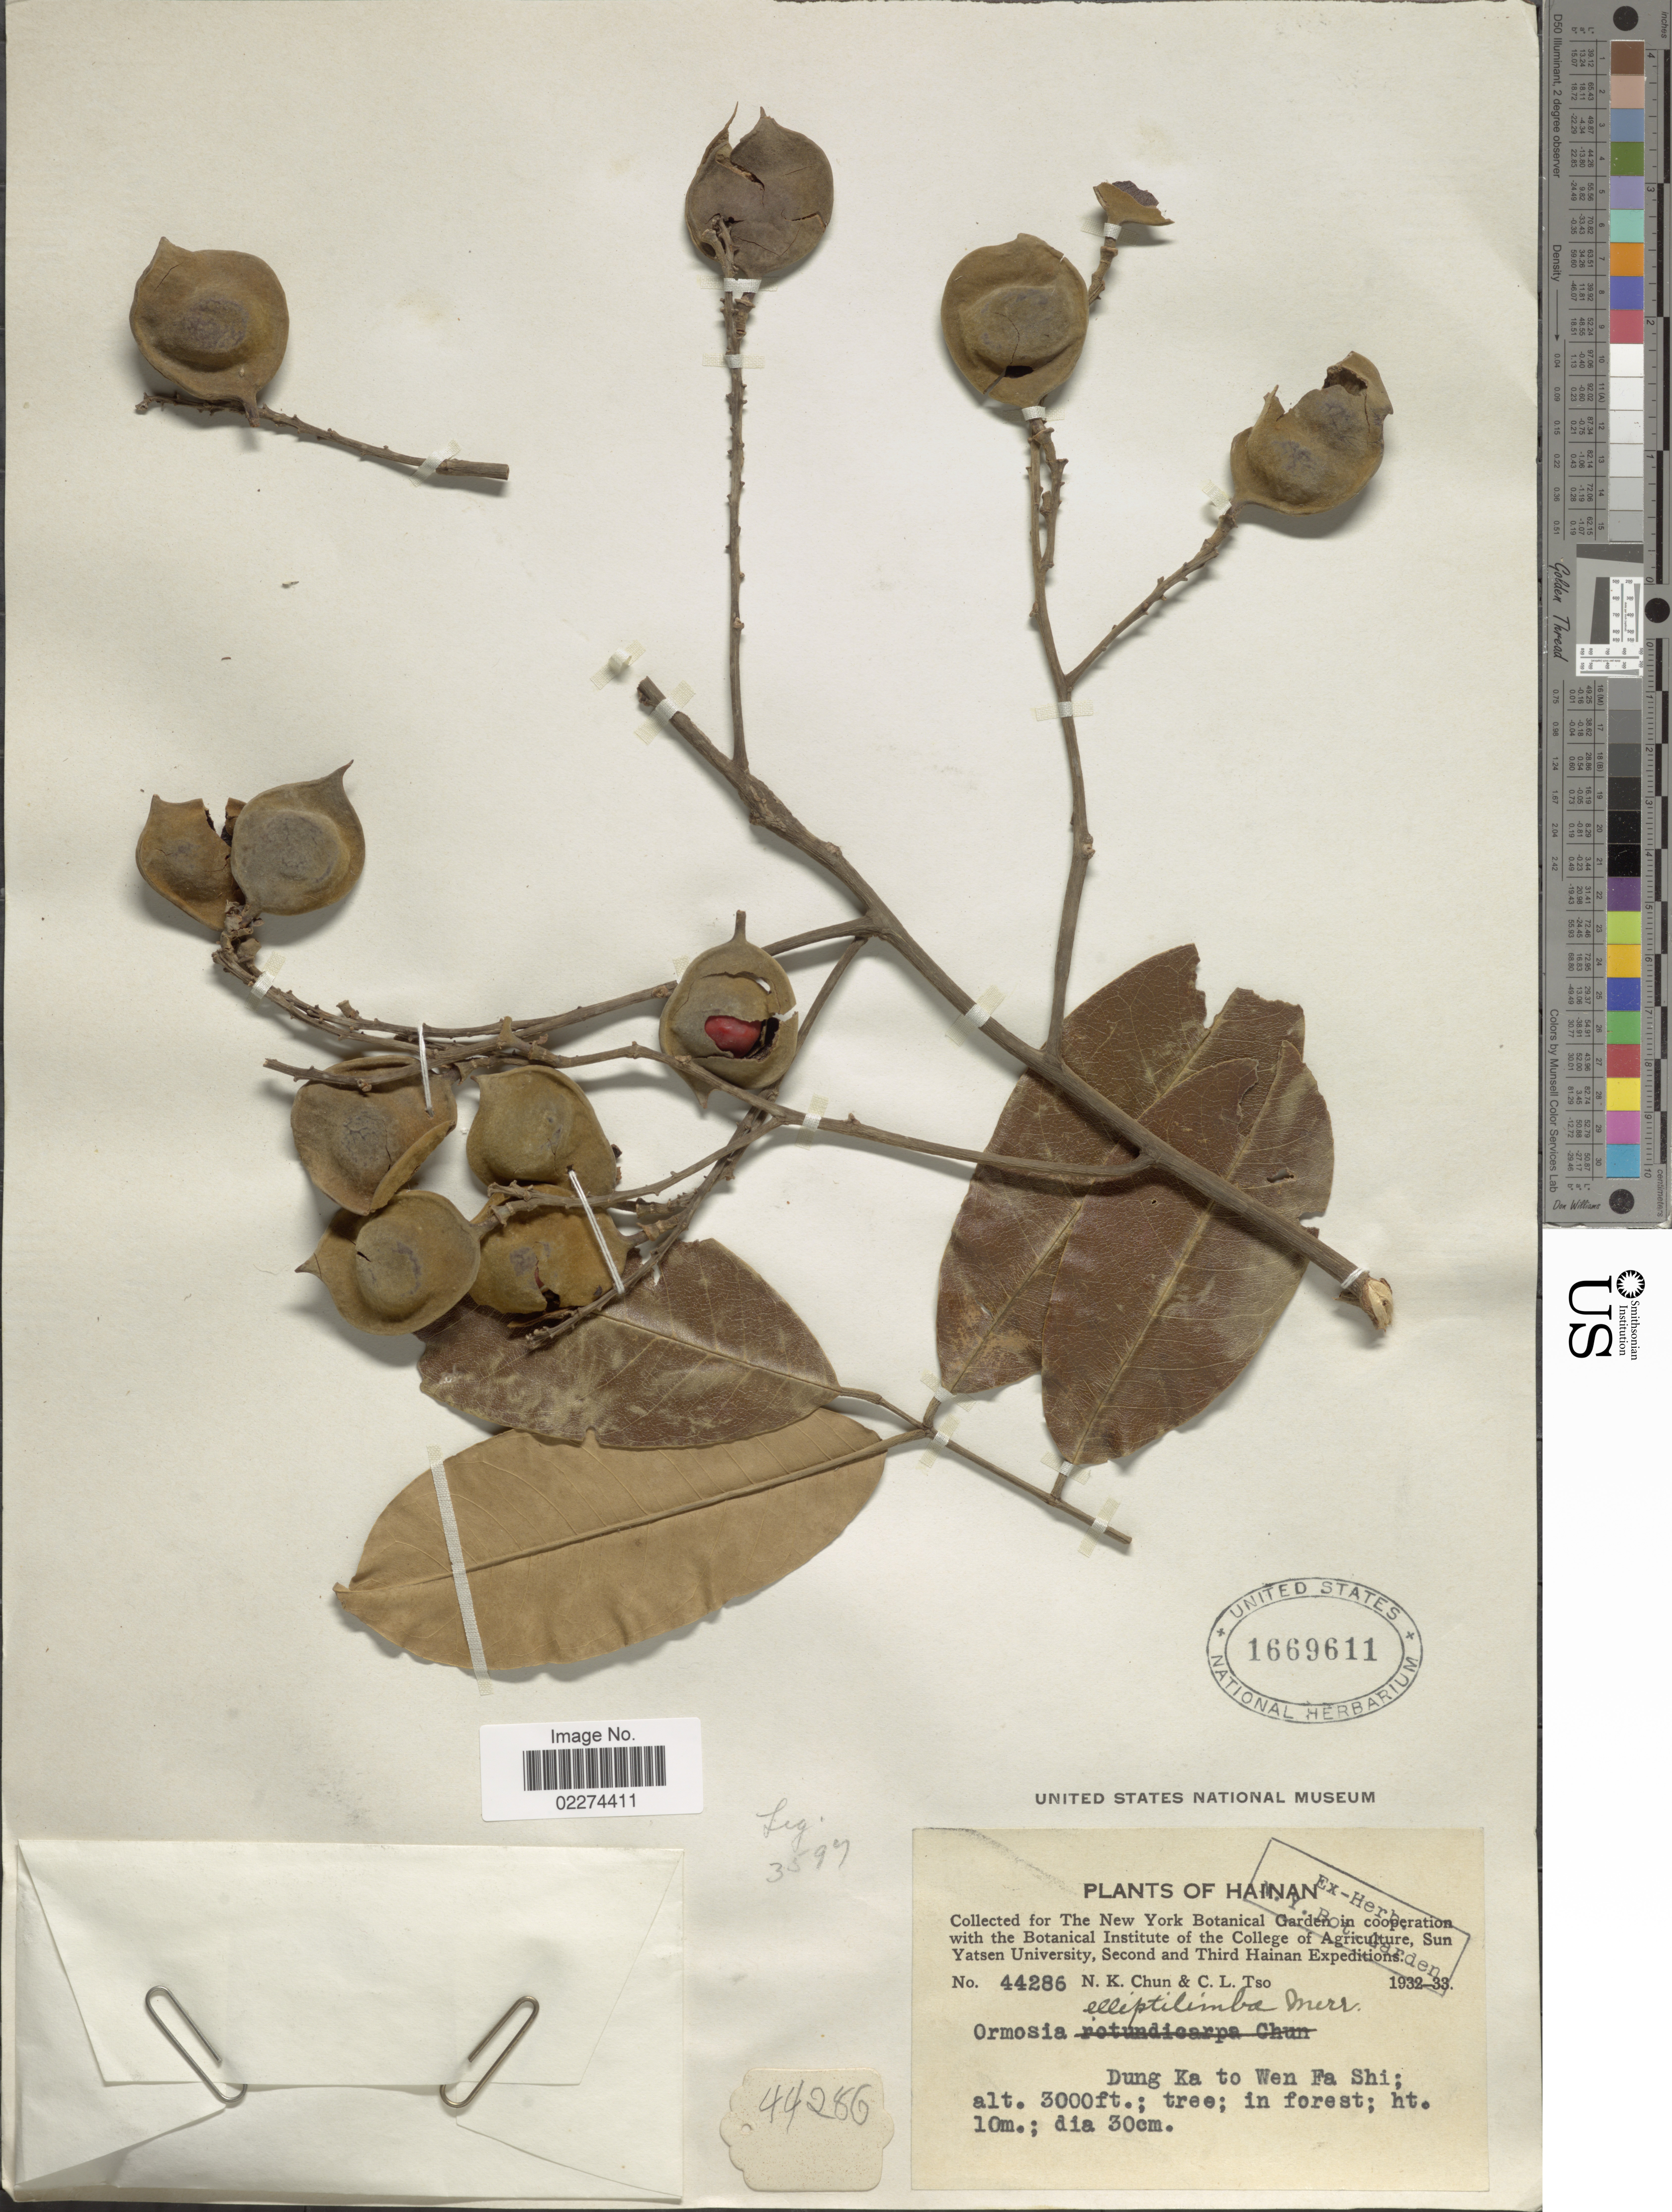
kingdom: Plantae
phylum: Tracheophyta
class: Magnoliopsida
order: Fabales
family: Fabaceae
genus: Ormosia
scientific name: Ormosia balansae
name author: Drake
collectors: N. K. Chun & C. Tso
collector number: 44286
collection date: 1932/1933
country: China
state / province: Hainan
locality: Dung Ka to Wen Fa Shi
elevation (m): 914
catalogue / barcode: US 1669611